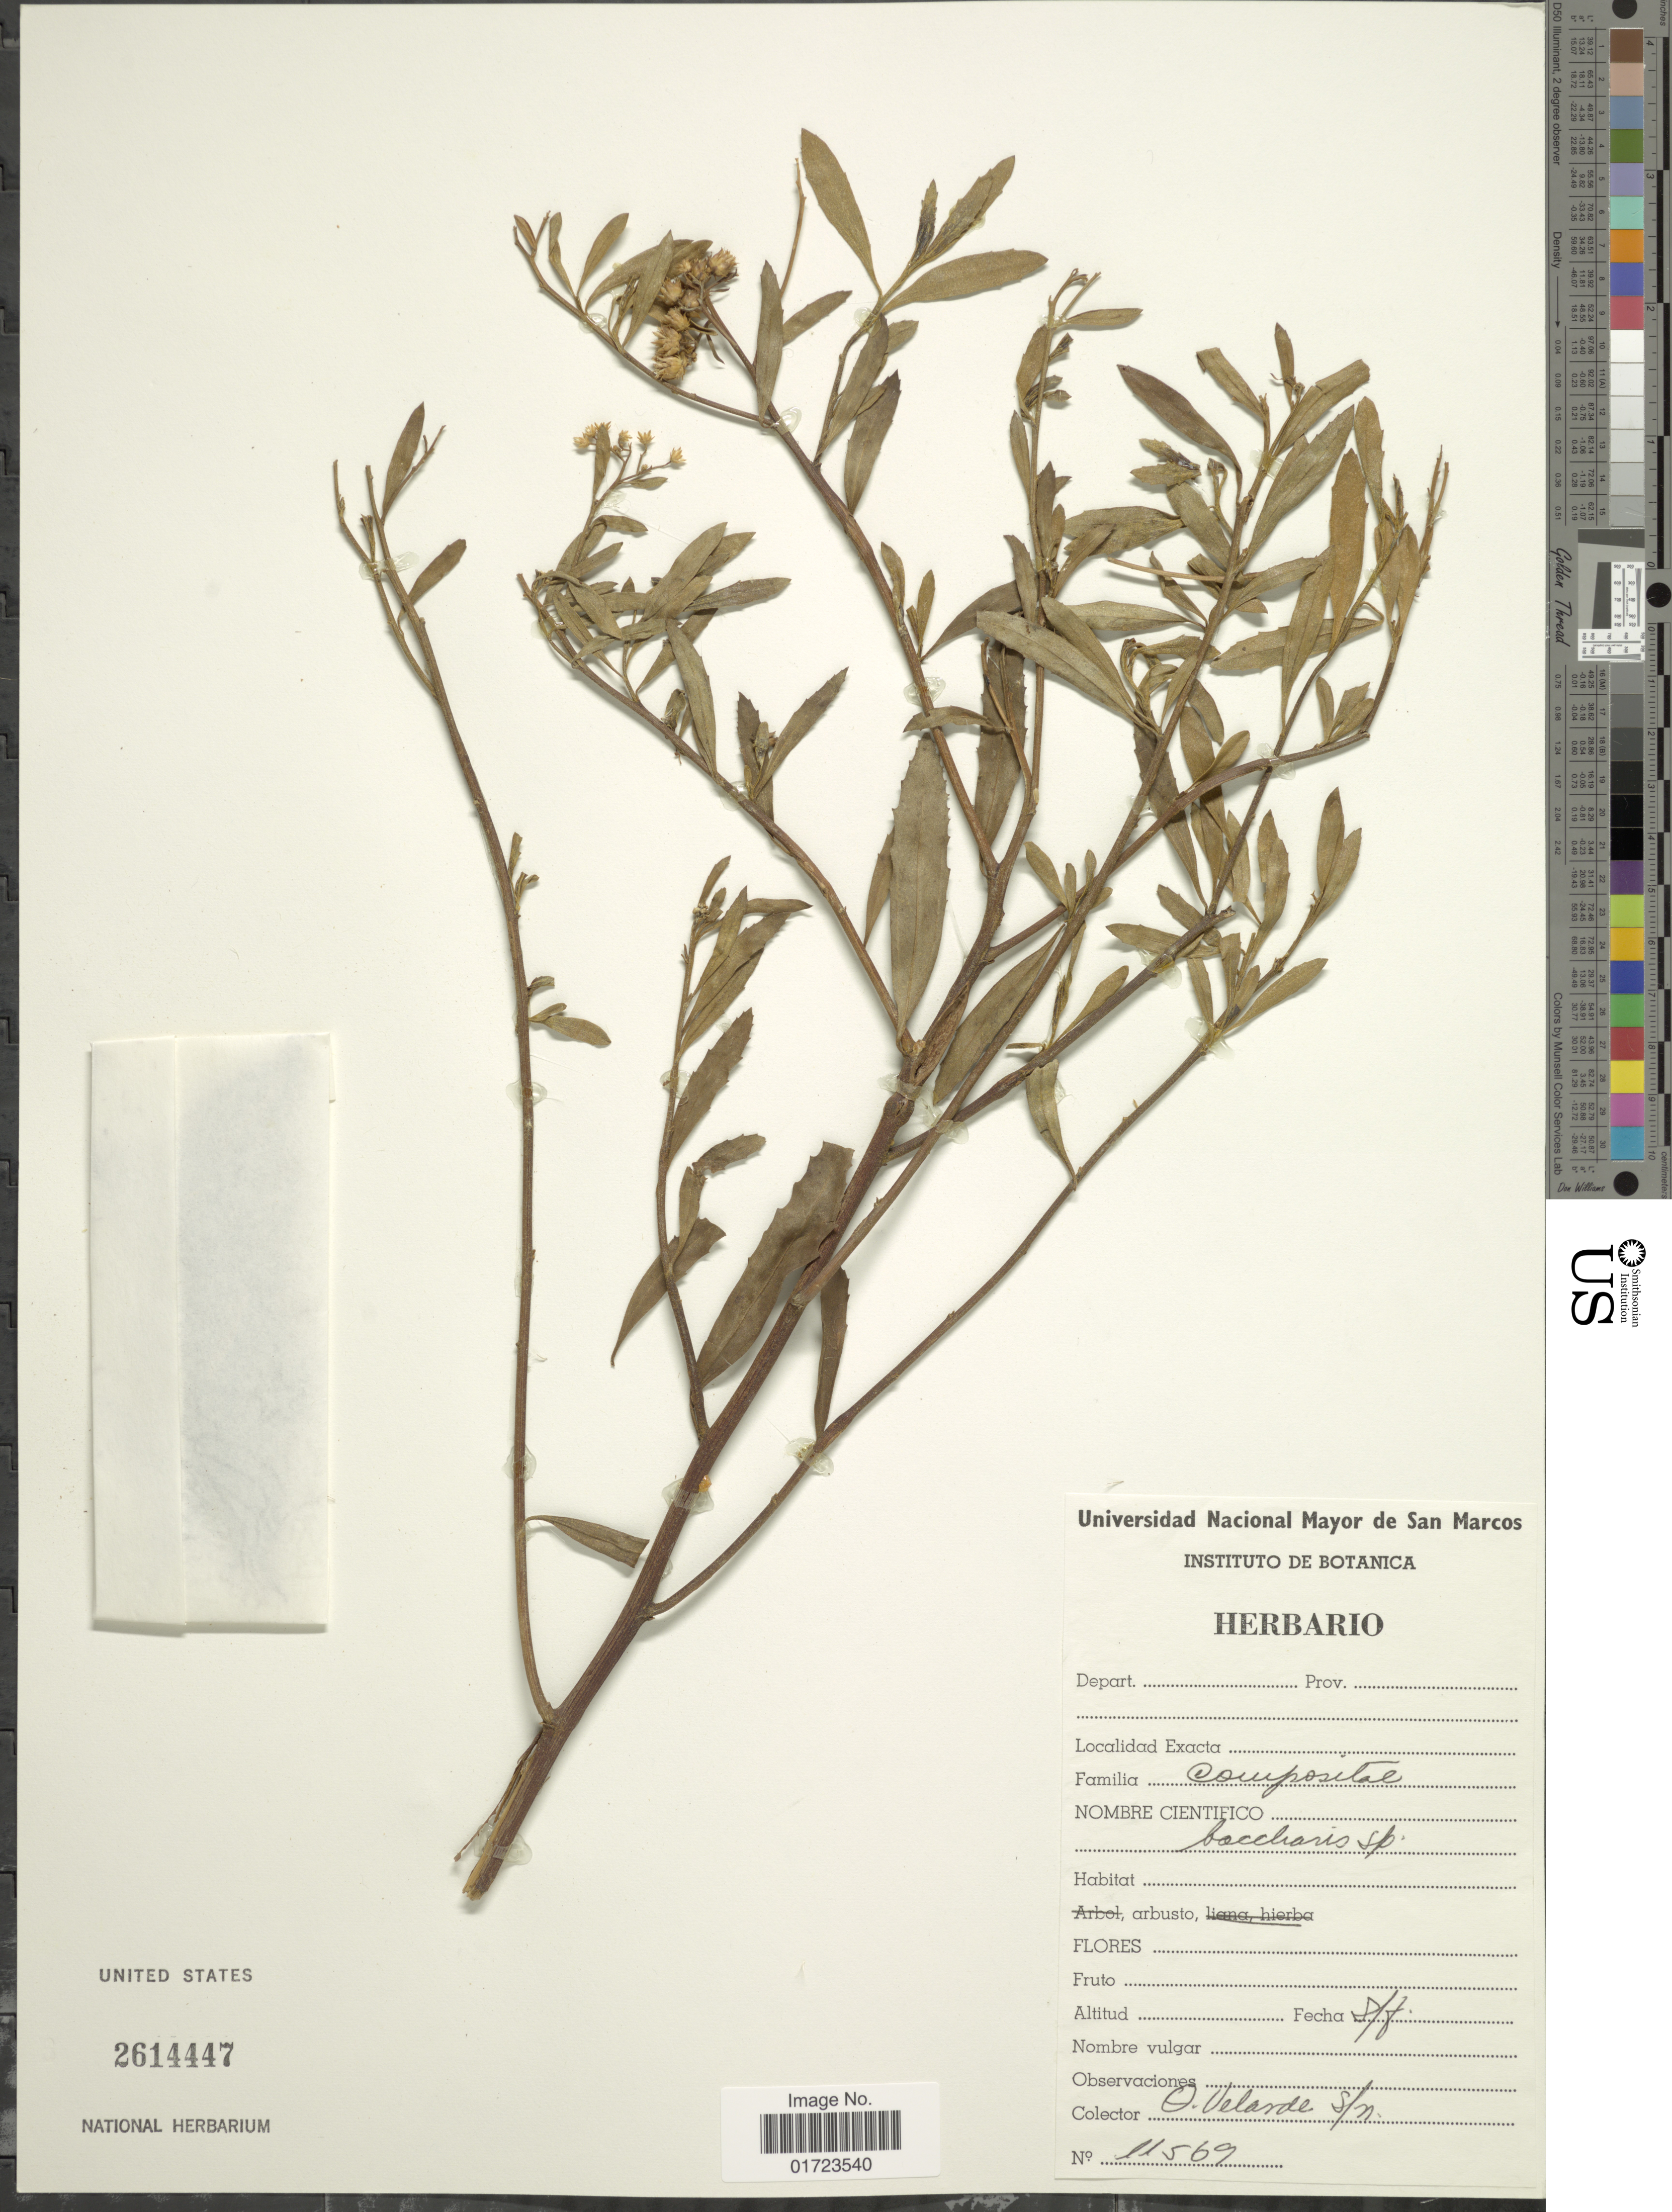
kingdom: Plantae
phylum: Tracheophyta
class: Magnoliopsida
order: Asterales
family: Asteraceae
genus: Baccharis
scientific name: Baccharis scandens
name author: (Ruiz & Pav.) Pers.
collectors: O. Velarde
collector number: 11569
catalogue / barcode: US 2614447